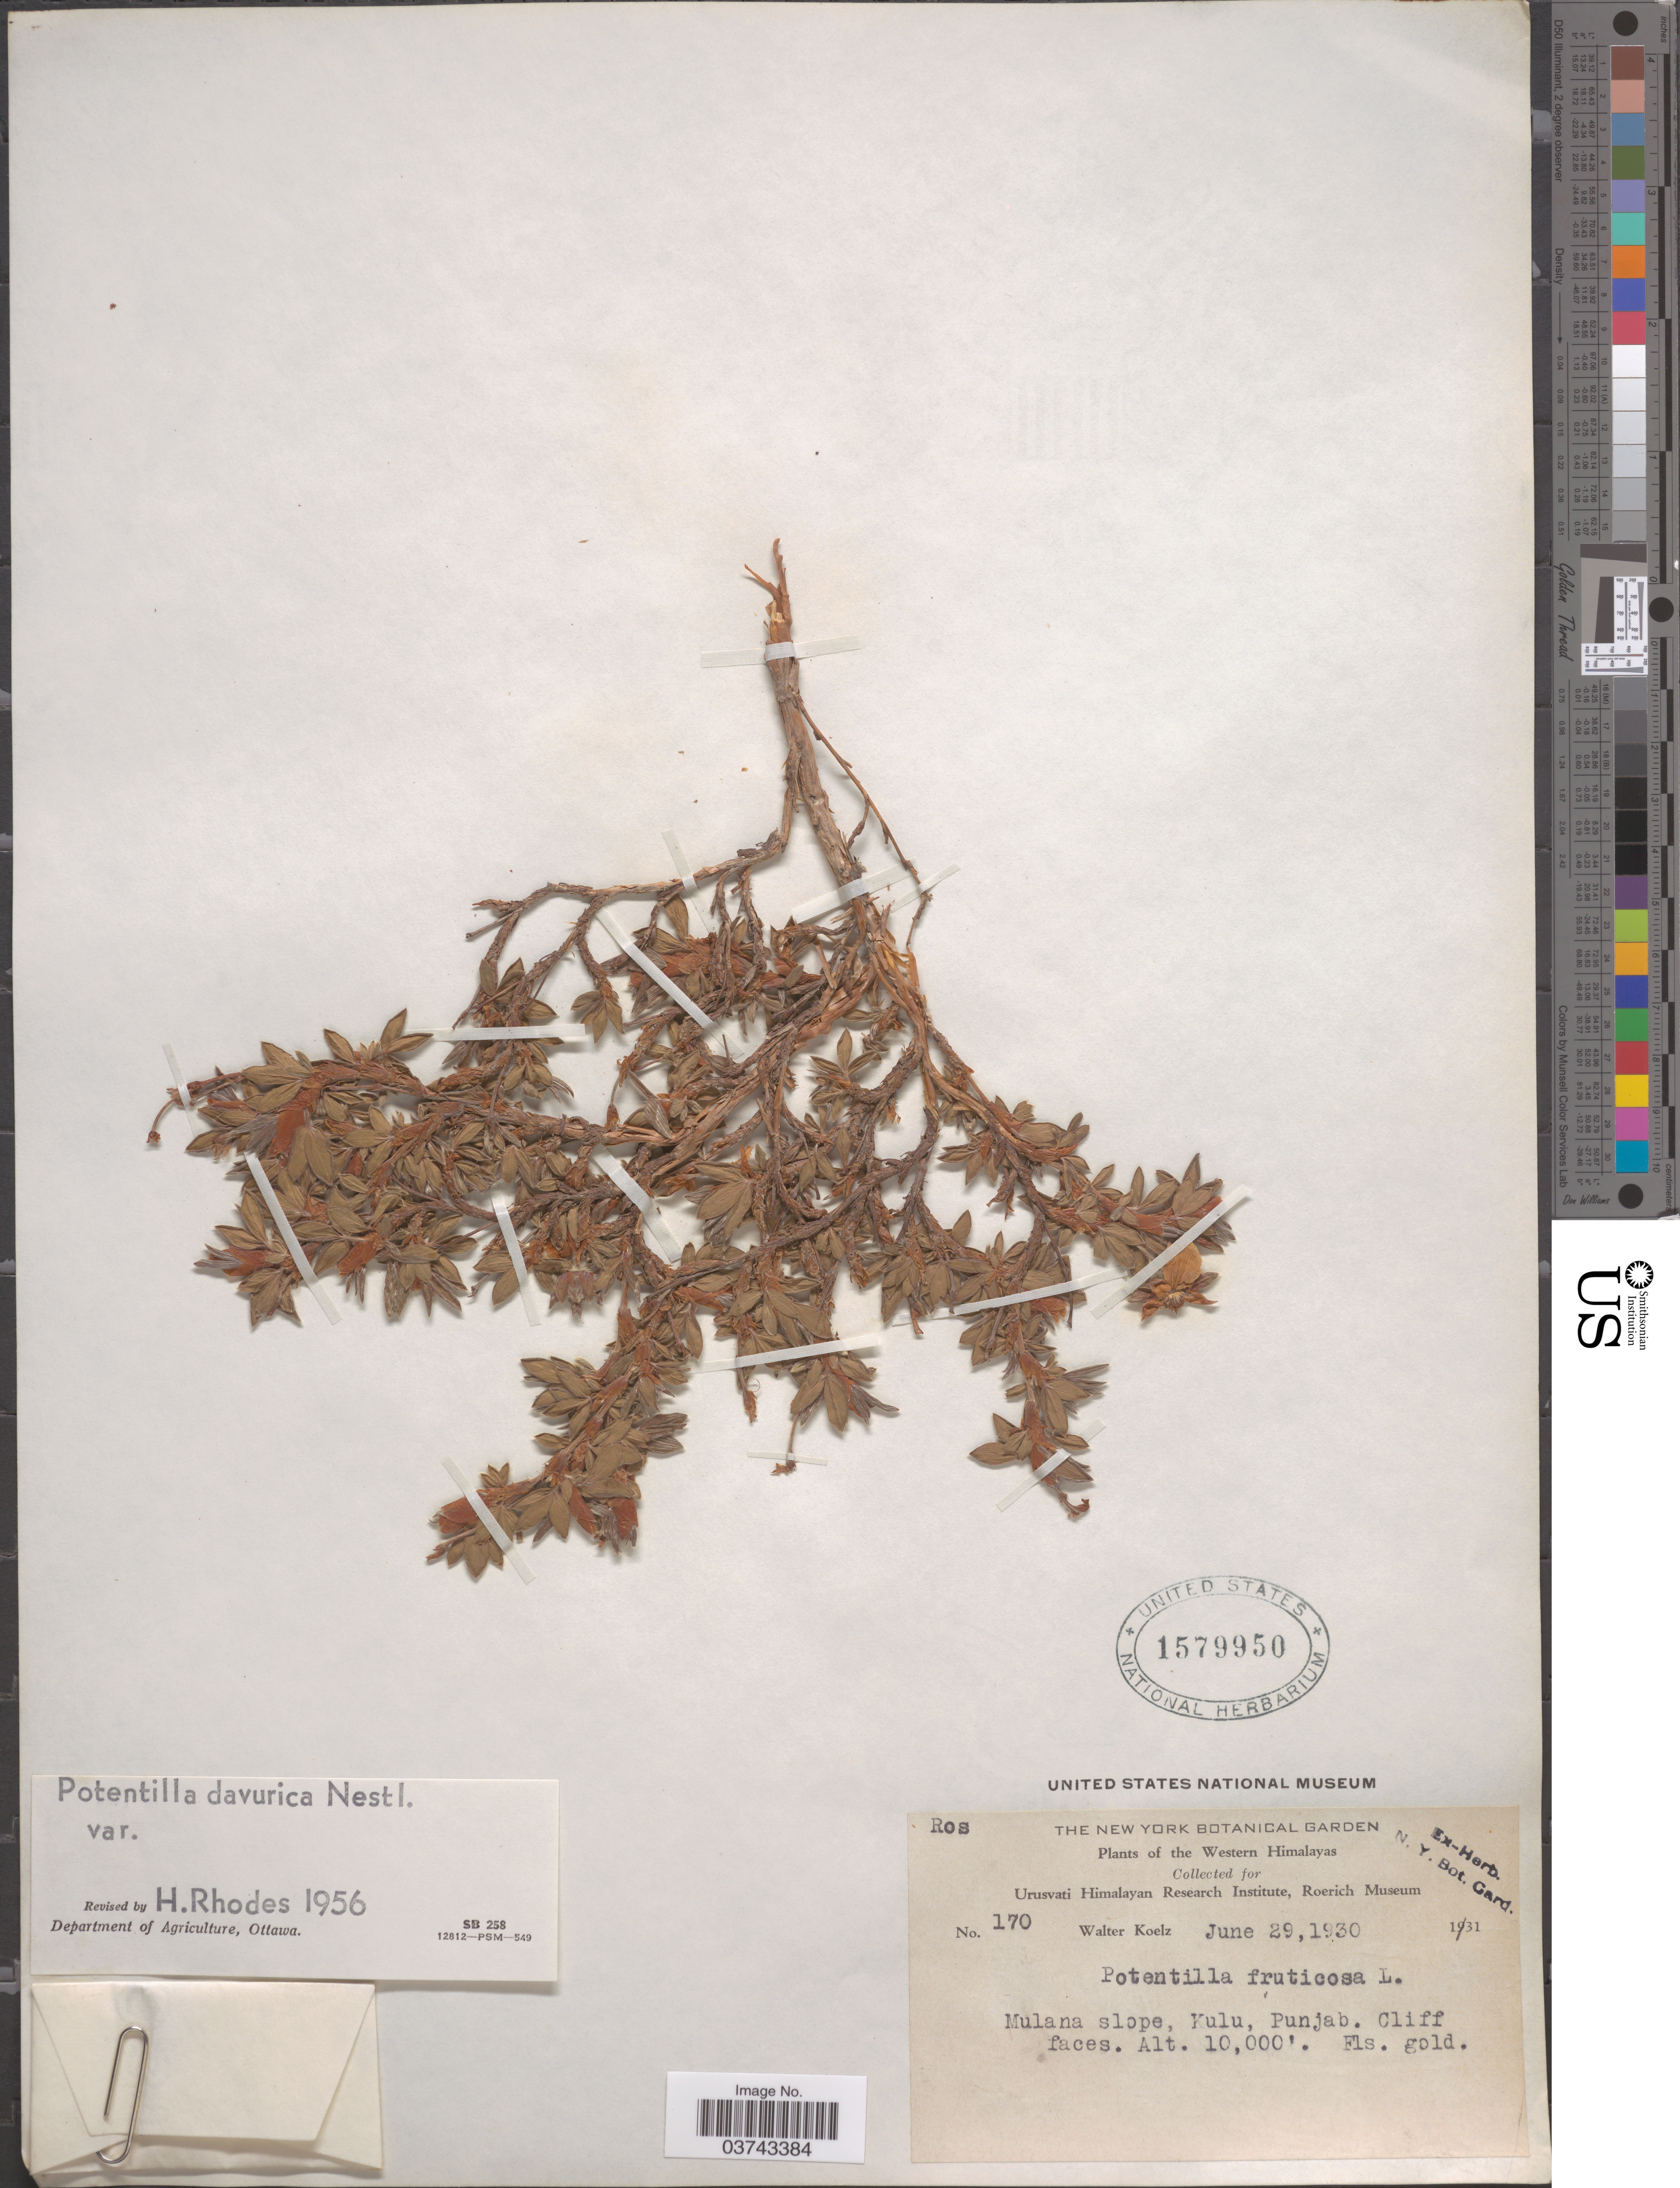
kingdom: Plantae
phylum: Tracheophyta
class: Magnoliopsida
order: Rosales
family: Rosaceae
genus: Dasiphora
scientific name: Dasiphora glabrata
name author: (Willd. ex Schltdl.) Soják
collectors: W. N. Koelz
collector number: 170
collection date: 1930-06-29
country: India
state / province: Punjab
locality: Western Himalayas. Mulana slope, Kulu.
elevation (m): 3048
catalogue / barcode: US 1579950